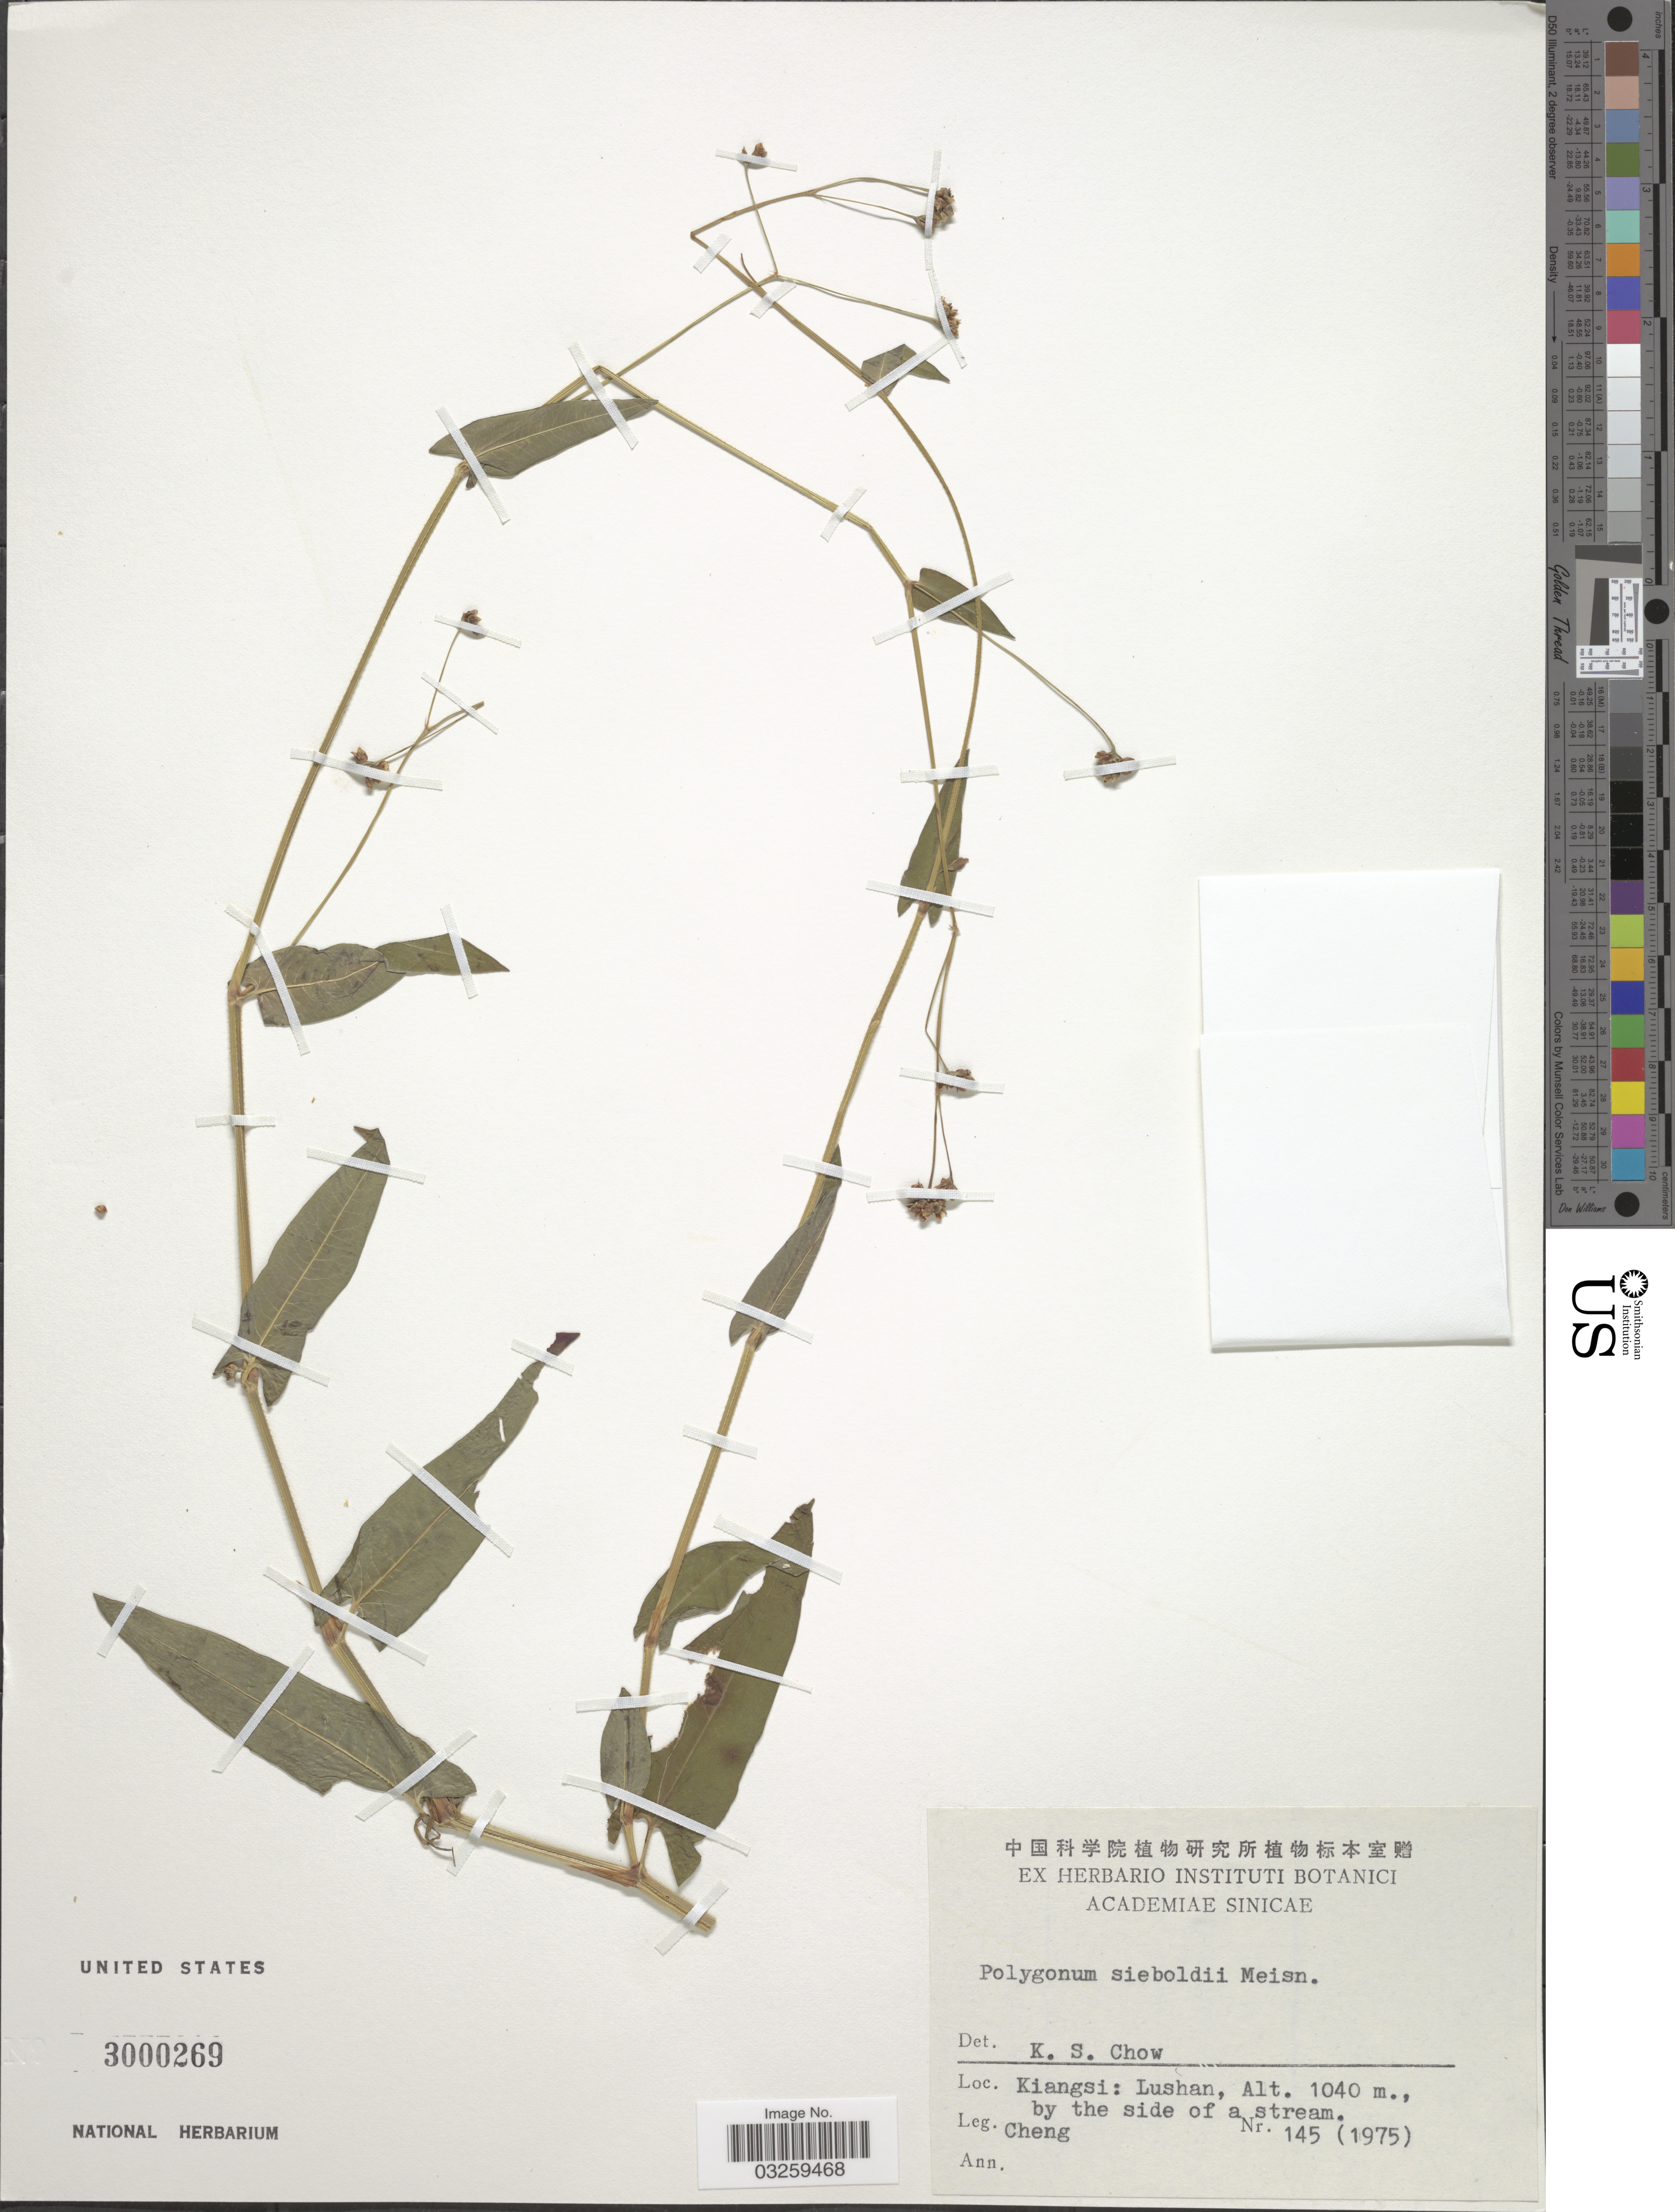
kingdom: Plantae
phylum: Tracheophyta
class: Magnoliopsida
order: Caryophyllales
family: Polygonaceae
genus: Persicaria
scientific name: Persicaria sp.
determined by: Atha, D. E.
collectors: -. Cheng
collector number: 145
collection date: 1975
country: China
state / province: Jiangxi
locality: Lushan.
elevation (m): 1040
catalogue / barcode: US 3000269